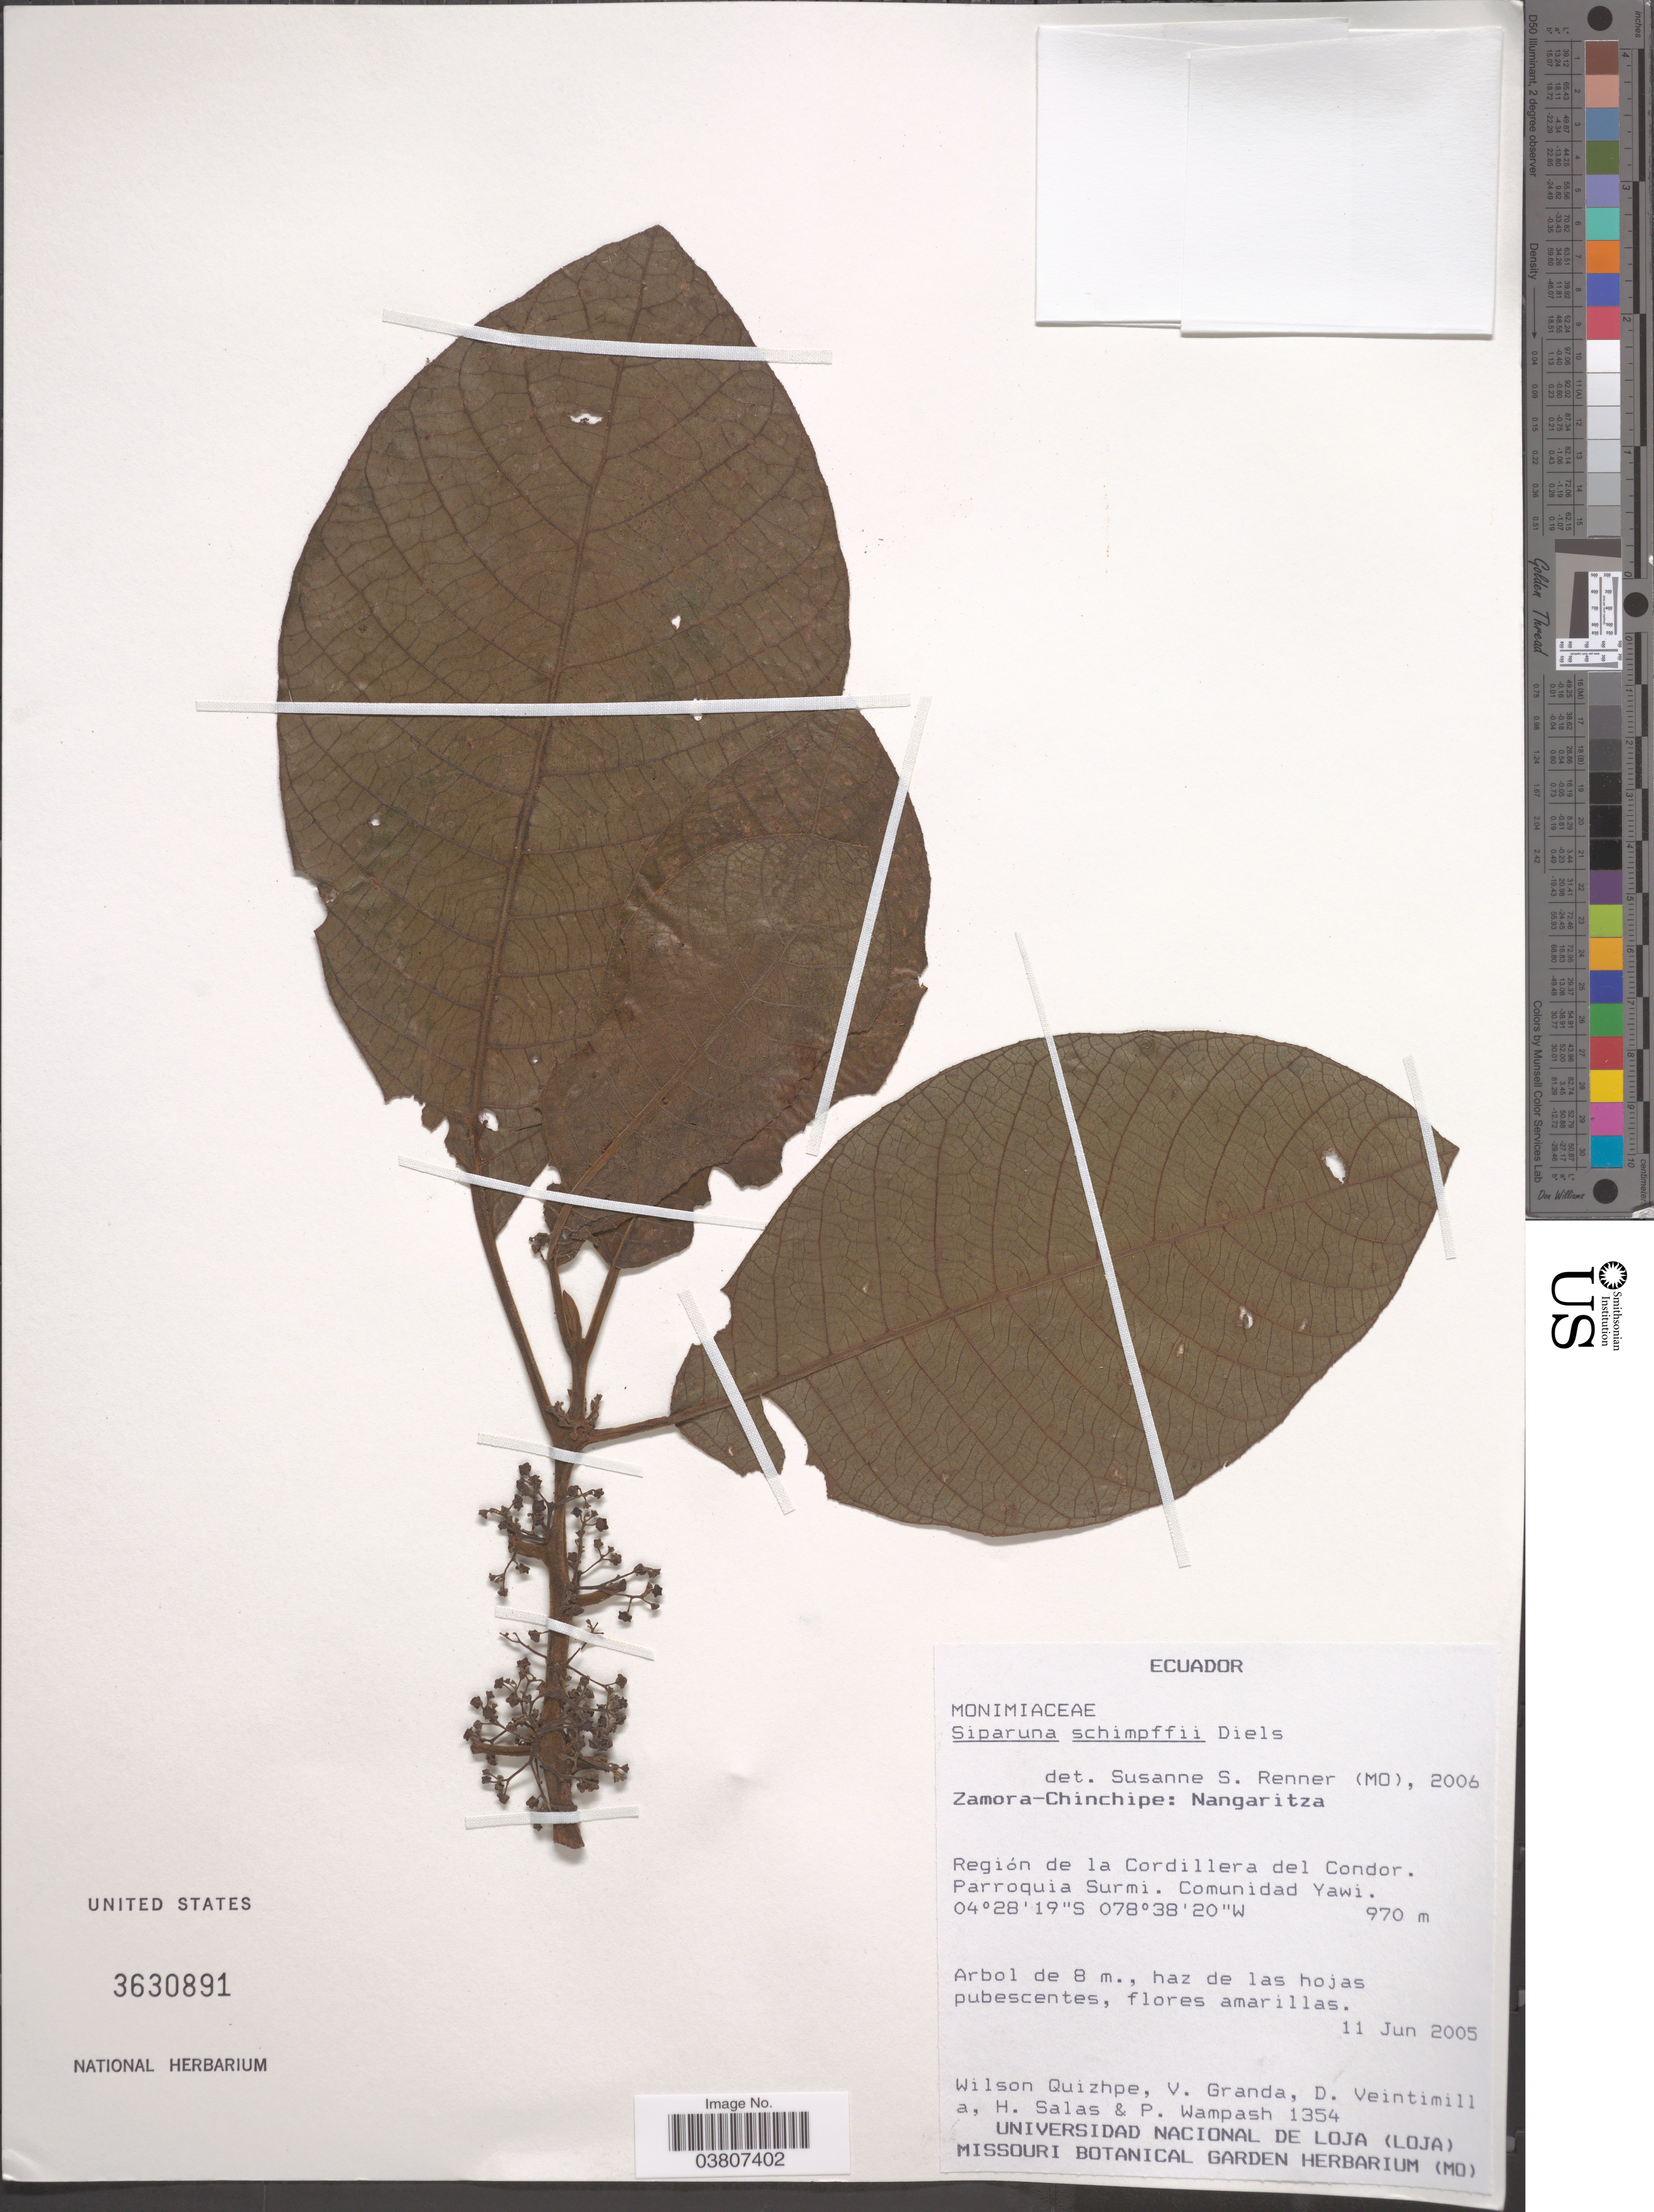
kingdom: Plantae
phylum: Tracheophyta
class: Magnoliopsida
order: Laurales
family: Siparunaceae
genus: Siparuna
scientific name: Siparuna schimpffii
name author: Diels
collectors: W. Quizhpe, V. Granda, D. Veintimilla, H. Salas & P. Wampash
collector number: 1354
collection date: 2005-06-11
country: Ecuador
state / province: Zamora-Chinchipe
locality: Nangaritza. Región de la Cordillera del Condor. Parroquia Surmi. Comunidad Yawi.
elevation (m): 970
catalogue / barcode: US 3630891